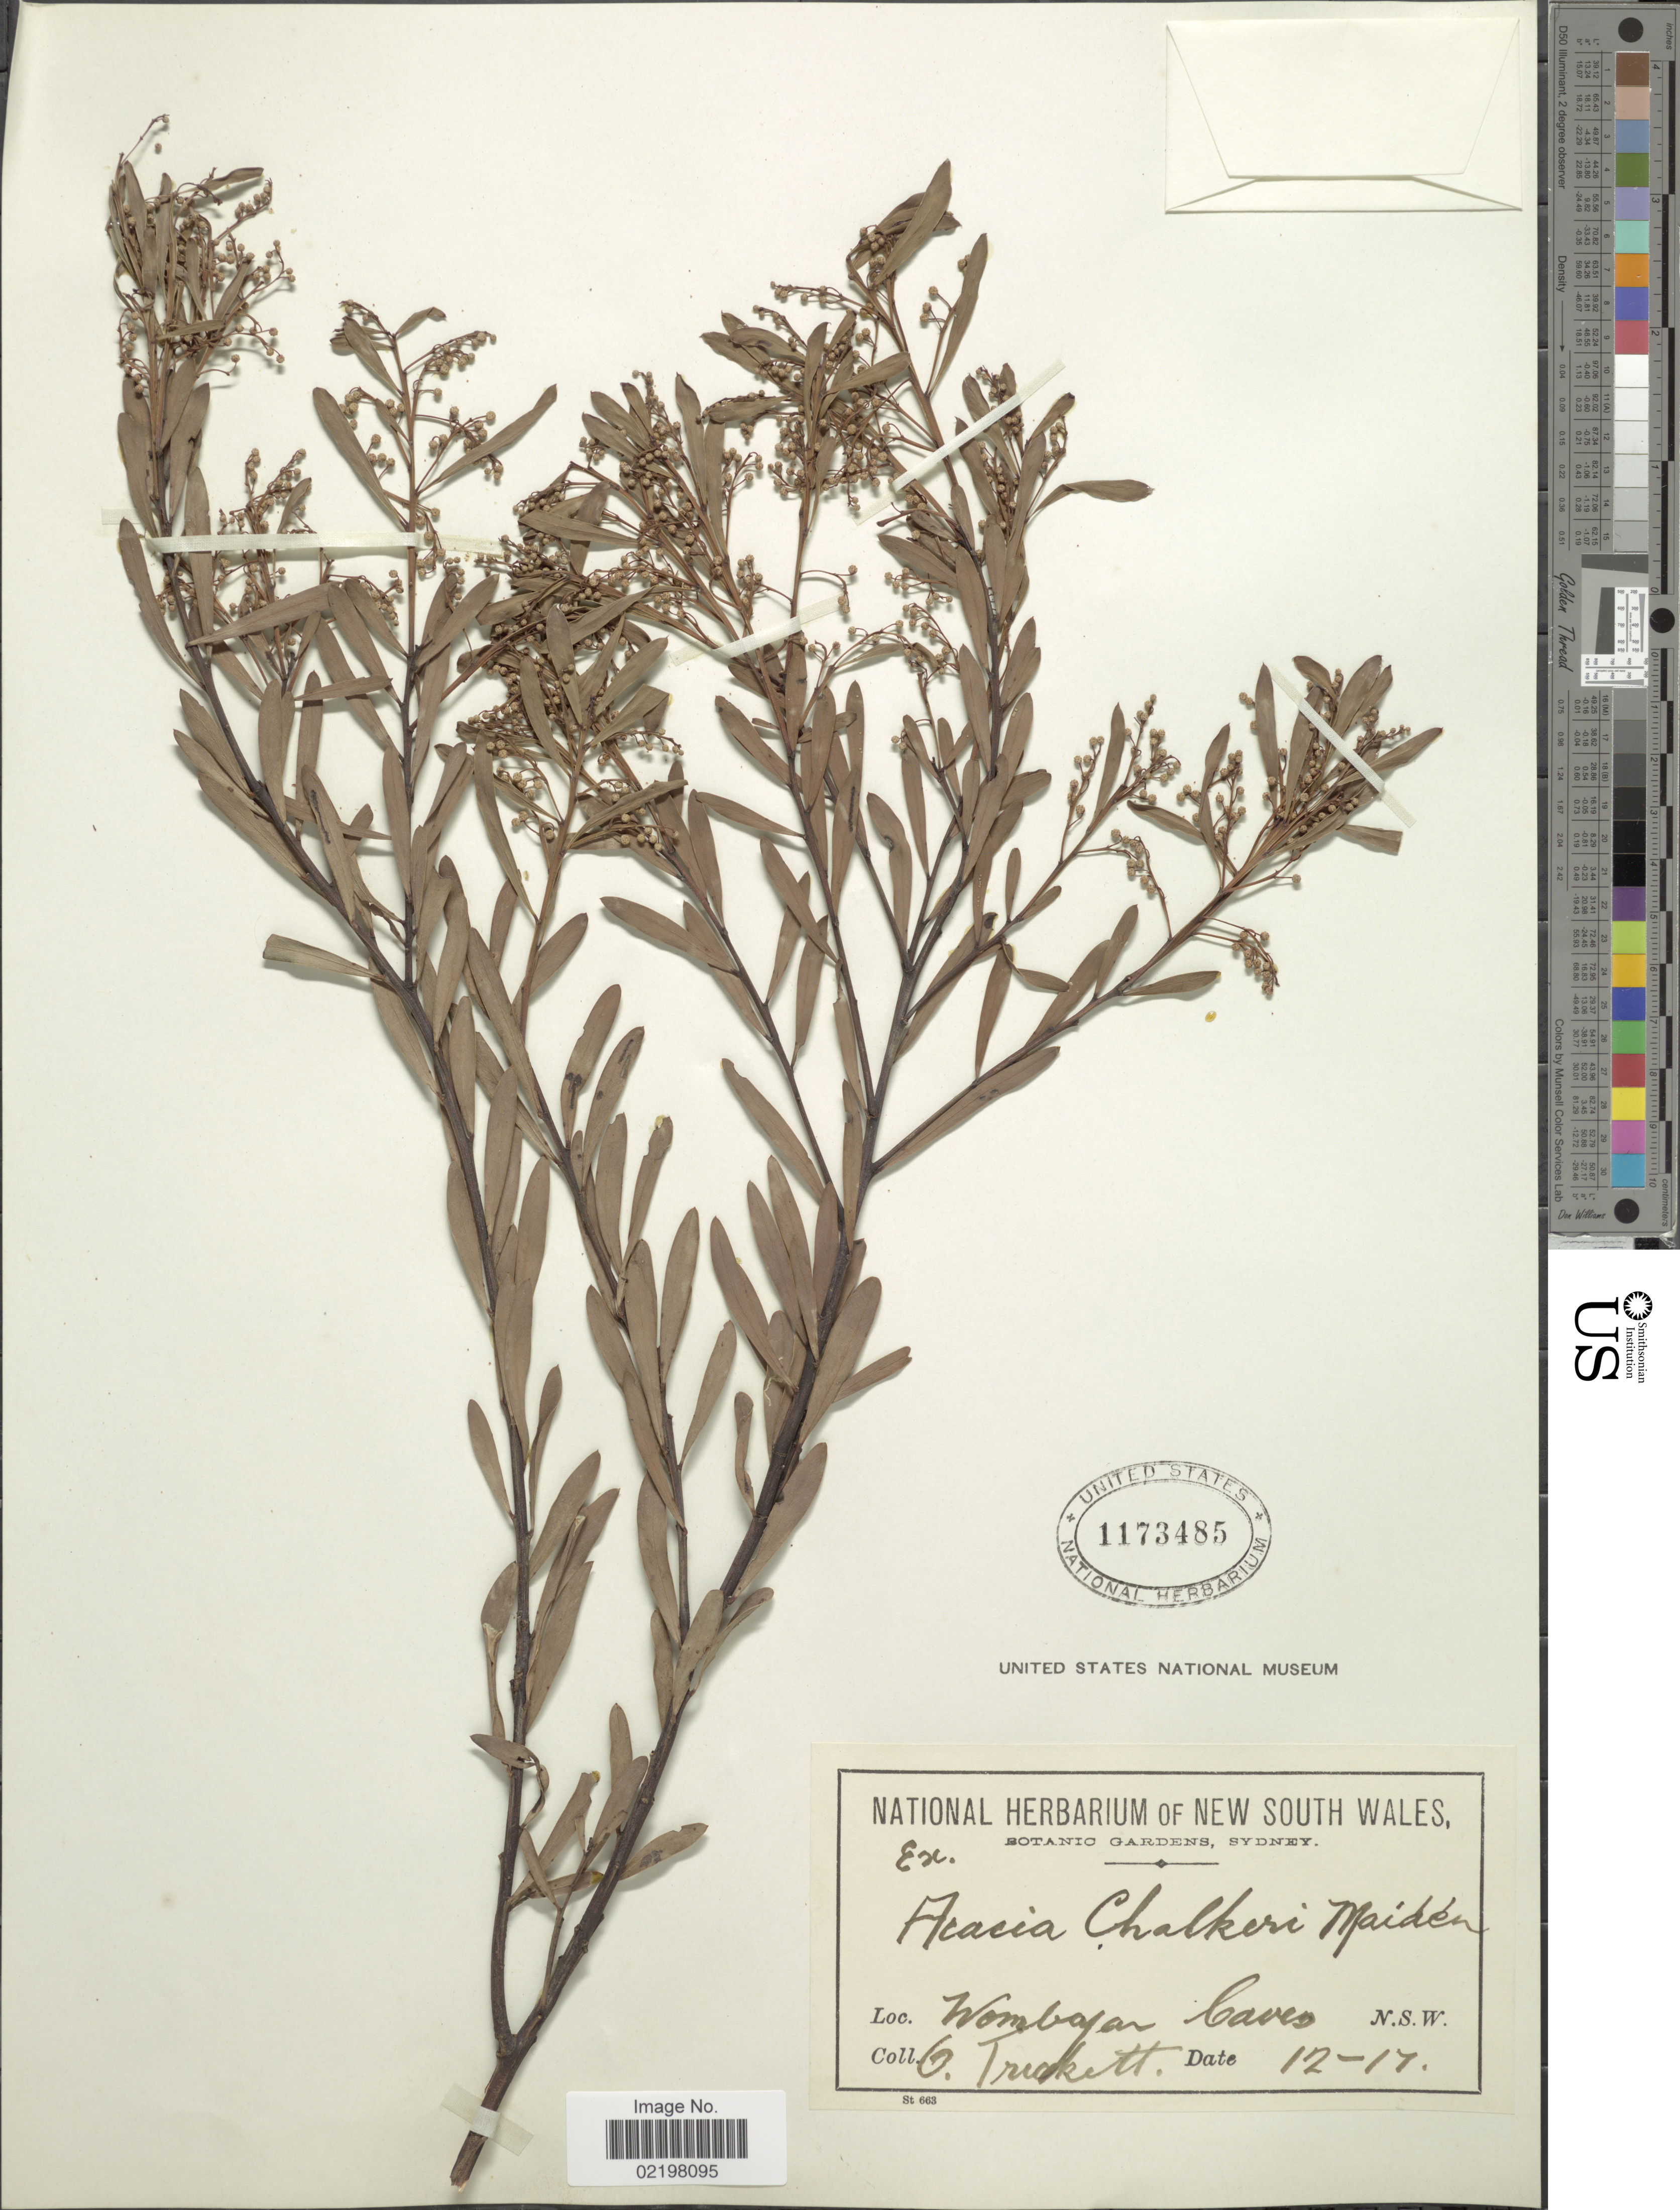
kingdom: Plantae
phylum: Tracheophyta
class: Magnoliopsida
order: Fabales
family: Fabaceae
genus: Acacia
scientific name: Acacia chalkeri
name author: Maiden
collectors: O. Trickett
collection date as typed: Transcribed d/m/y: /12/17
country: Australia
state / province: New South Wales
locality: Wombeyan Caves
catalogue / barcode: US 1173485